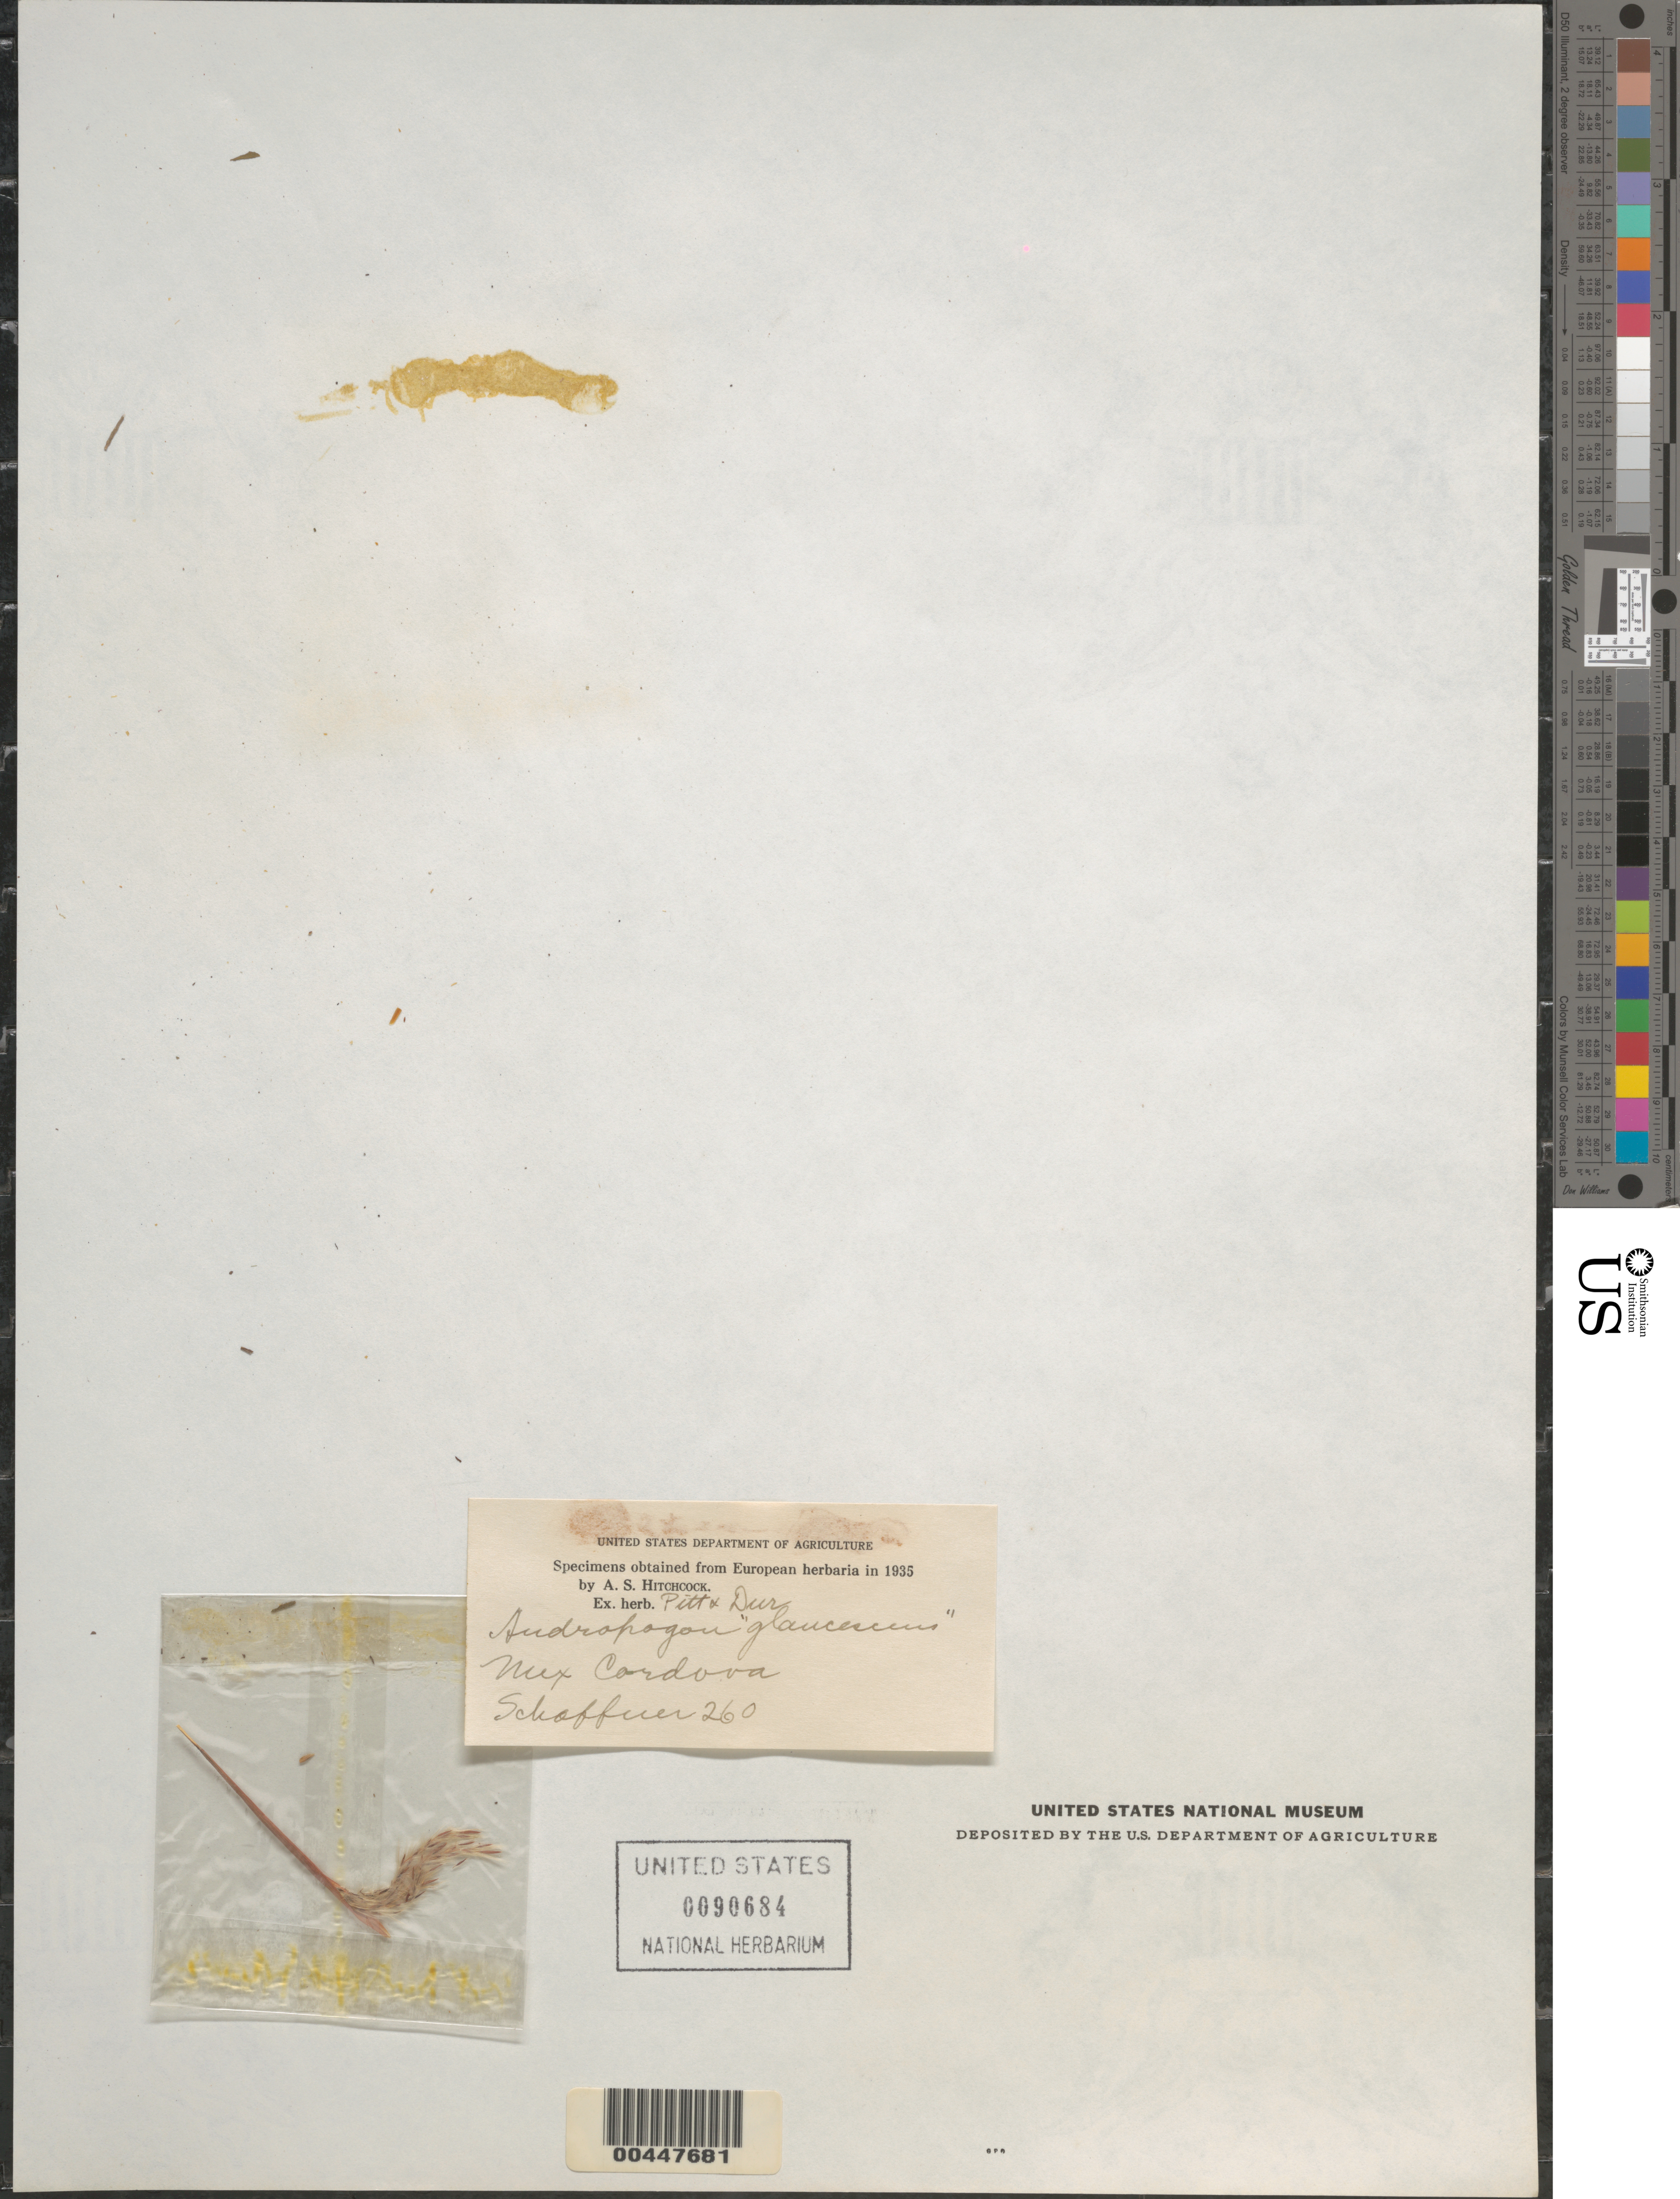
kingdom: Plantae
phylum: Tracheophyta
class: Liliopsida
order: Poales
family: Poaceae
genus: Andropogon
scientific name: Andropogon bourgaei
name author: Hack.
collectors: -. Schaffner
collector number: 260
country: Mexico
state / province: Veracruz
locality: Cordova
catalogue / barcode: US 90684